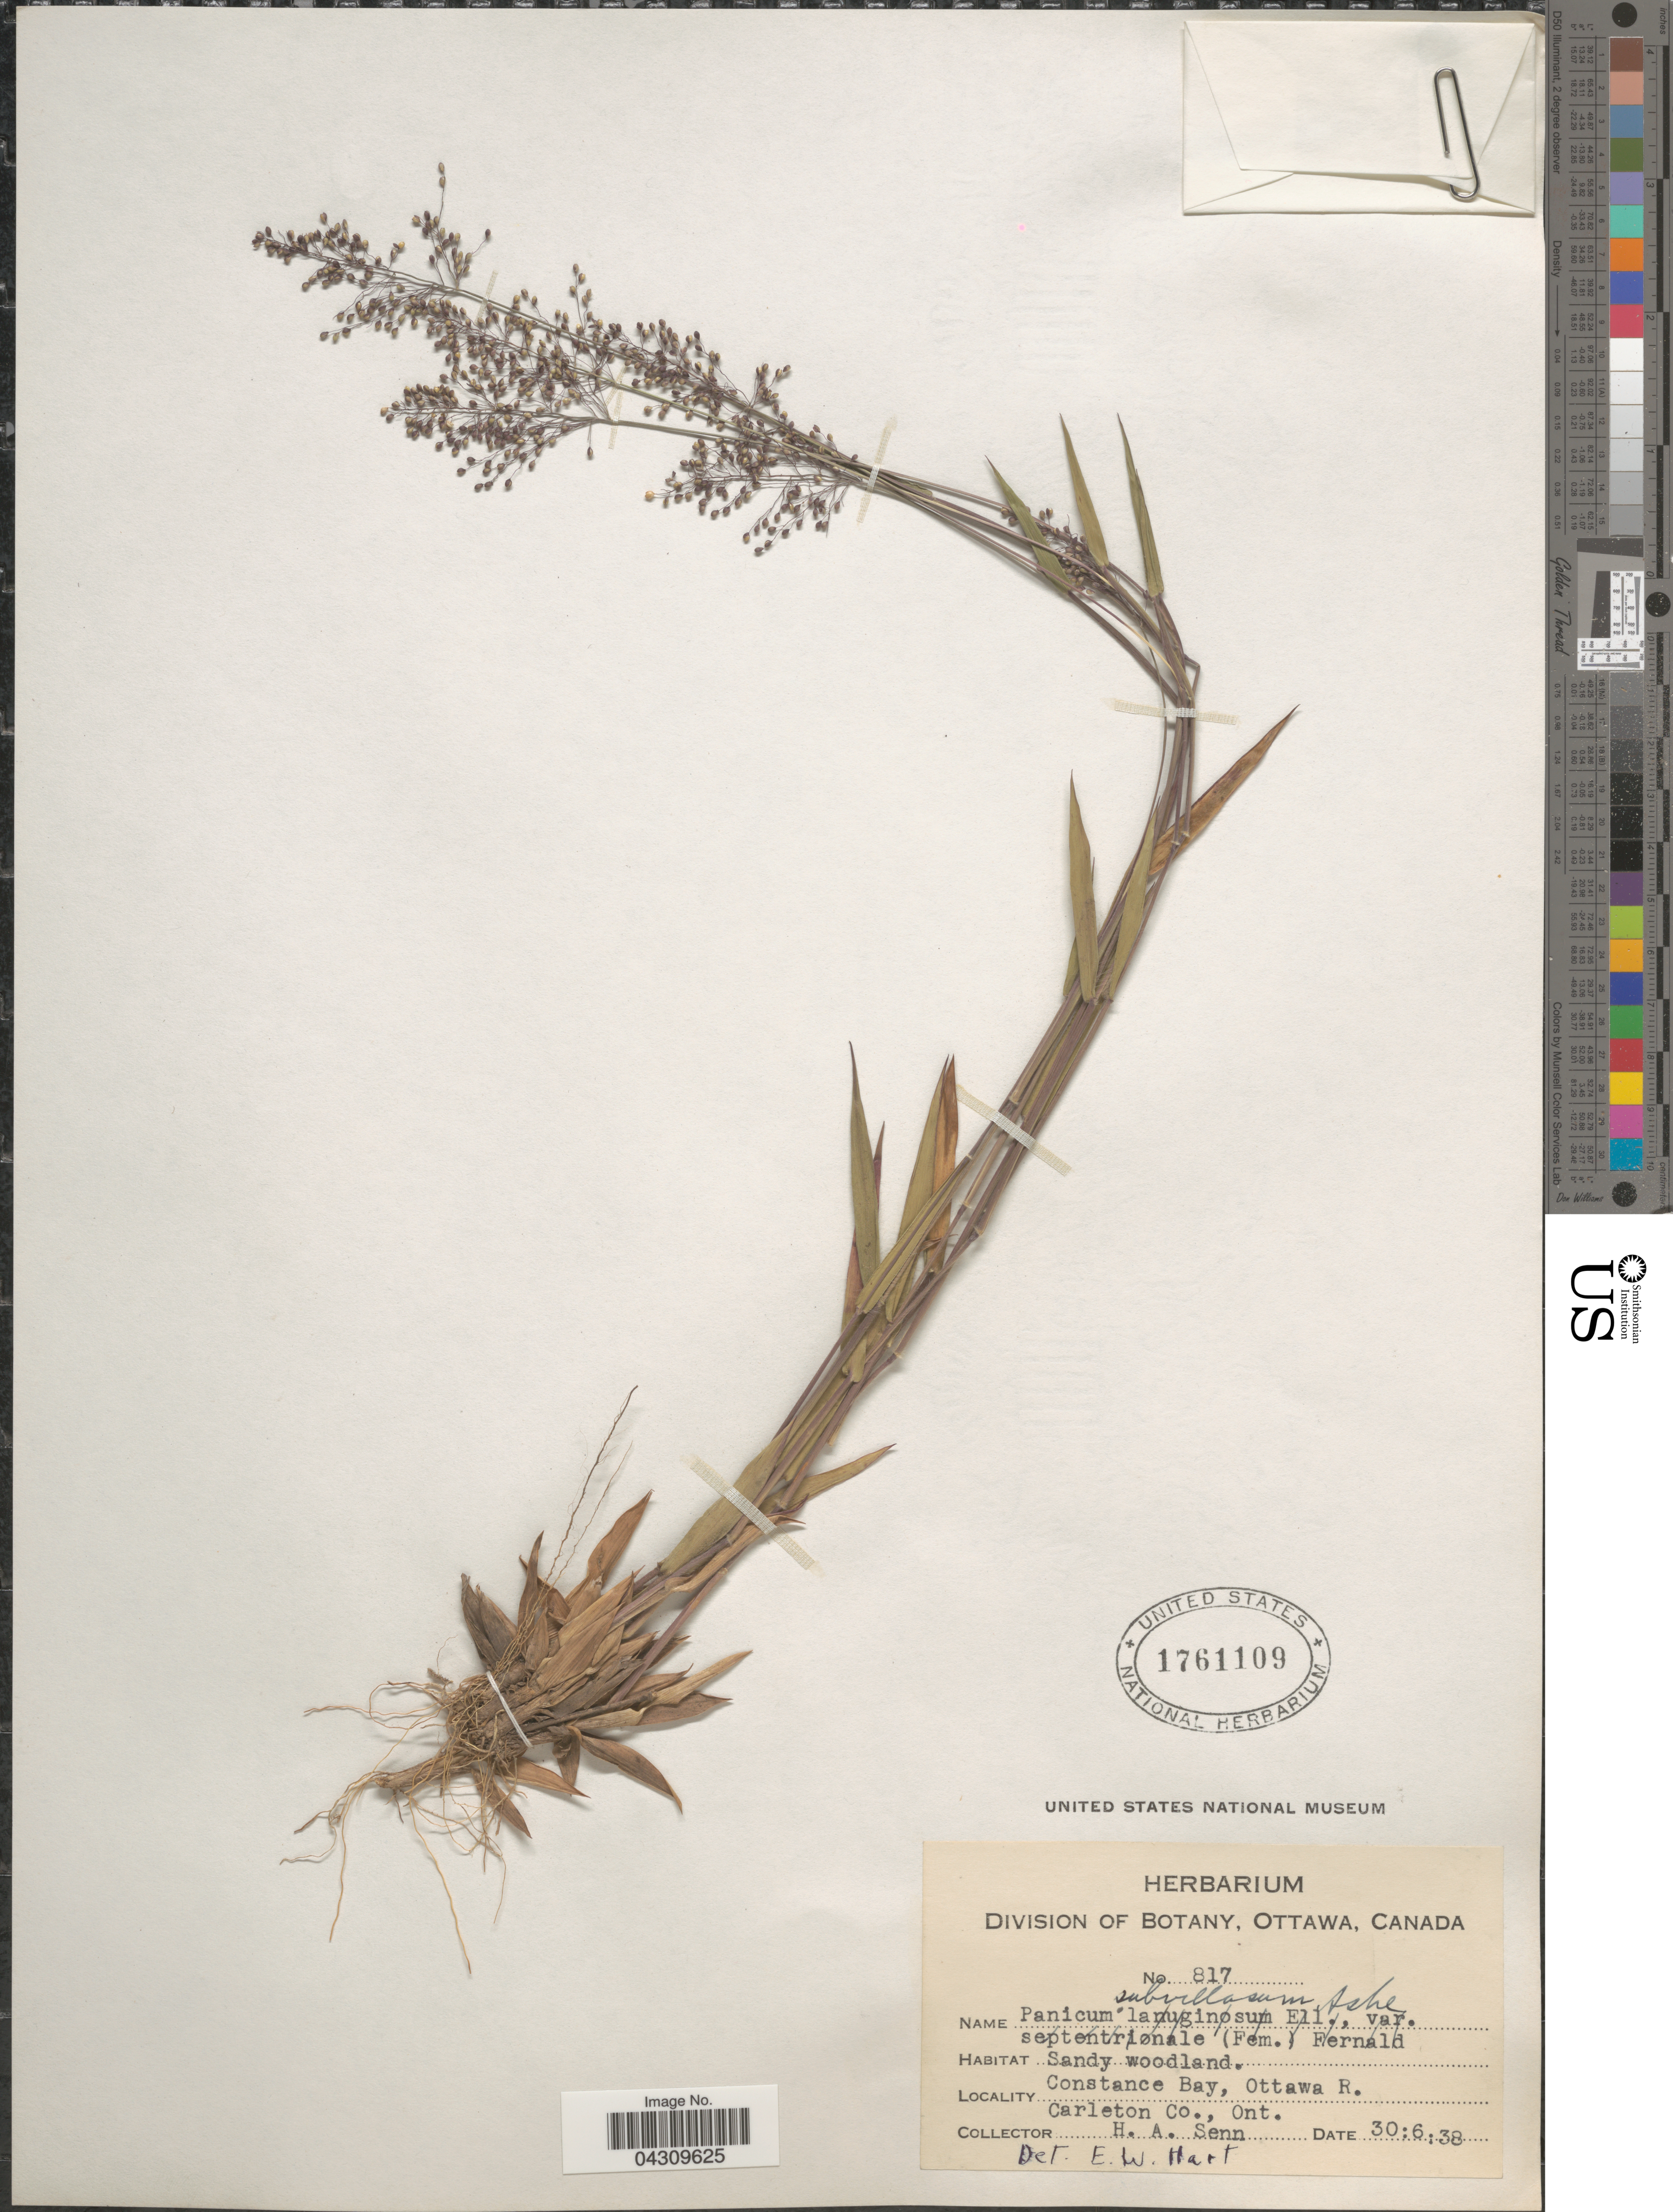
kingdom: Plantae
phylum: Tracheophyta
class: Liliopsida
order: Poales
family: Poaceae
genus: Dichanthelium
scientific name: Dichanthelium acuminatum var. acuminatum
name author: (Sw.) Gould & C.A. Clark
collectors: H. Senn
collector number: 817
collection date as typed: Transcribed d/m/y: 30/6/38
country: Canada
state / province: Ontario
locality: Constance Bay, Ottawa R. Carleton Co.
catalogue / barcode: US 1761109